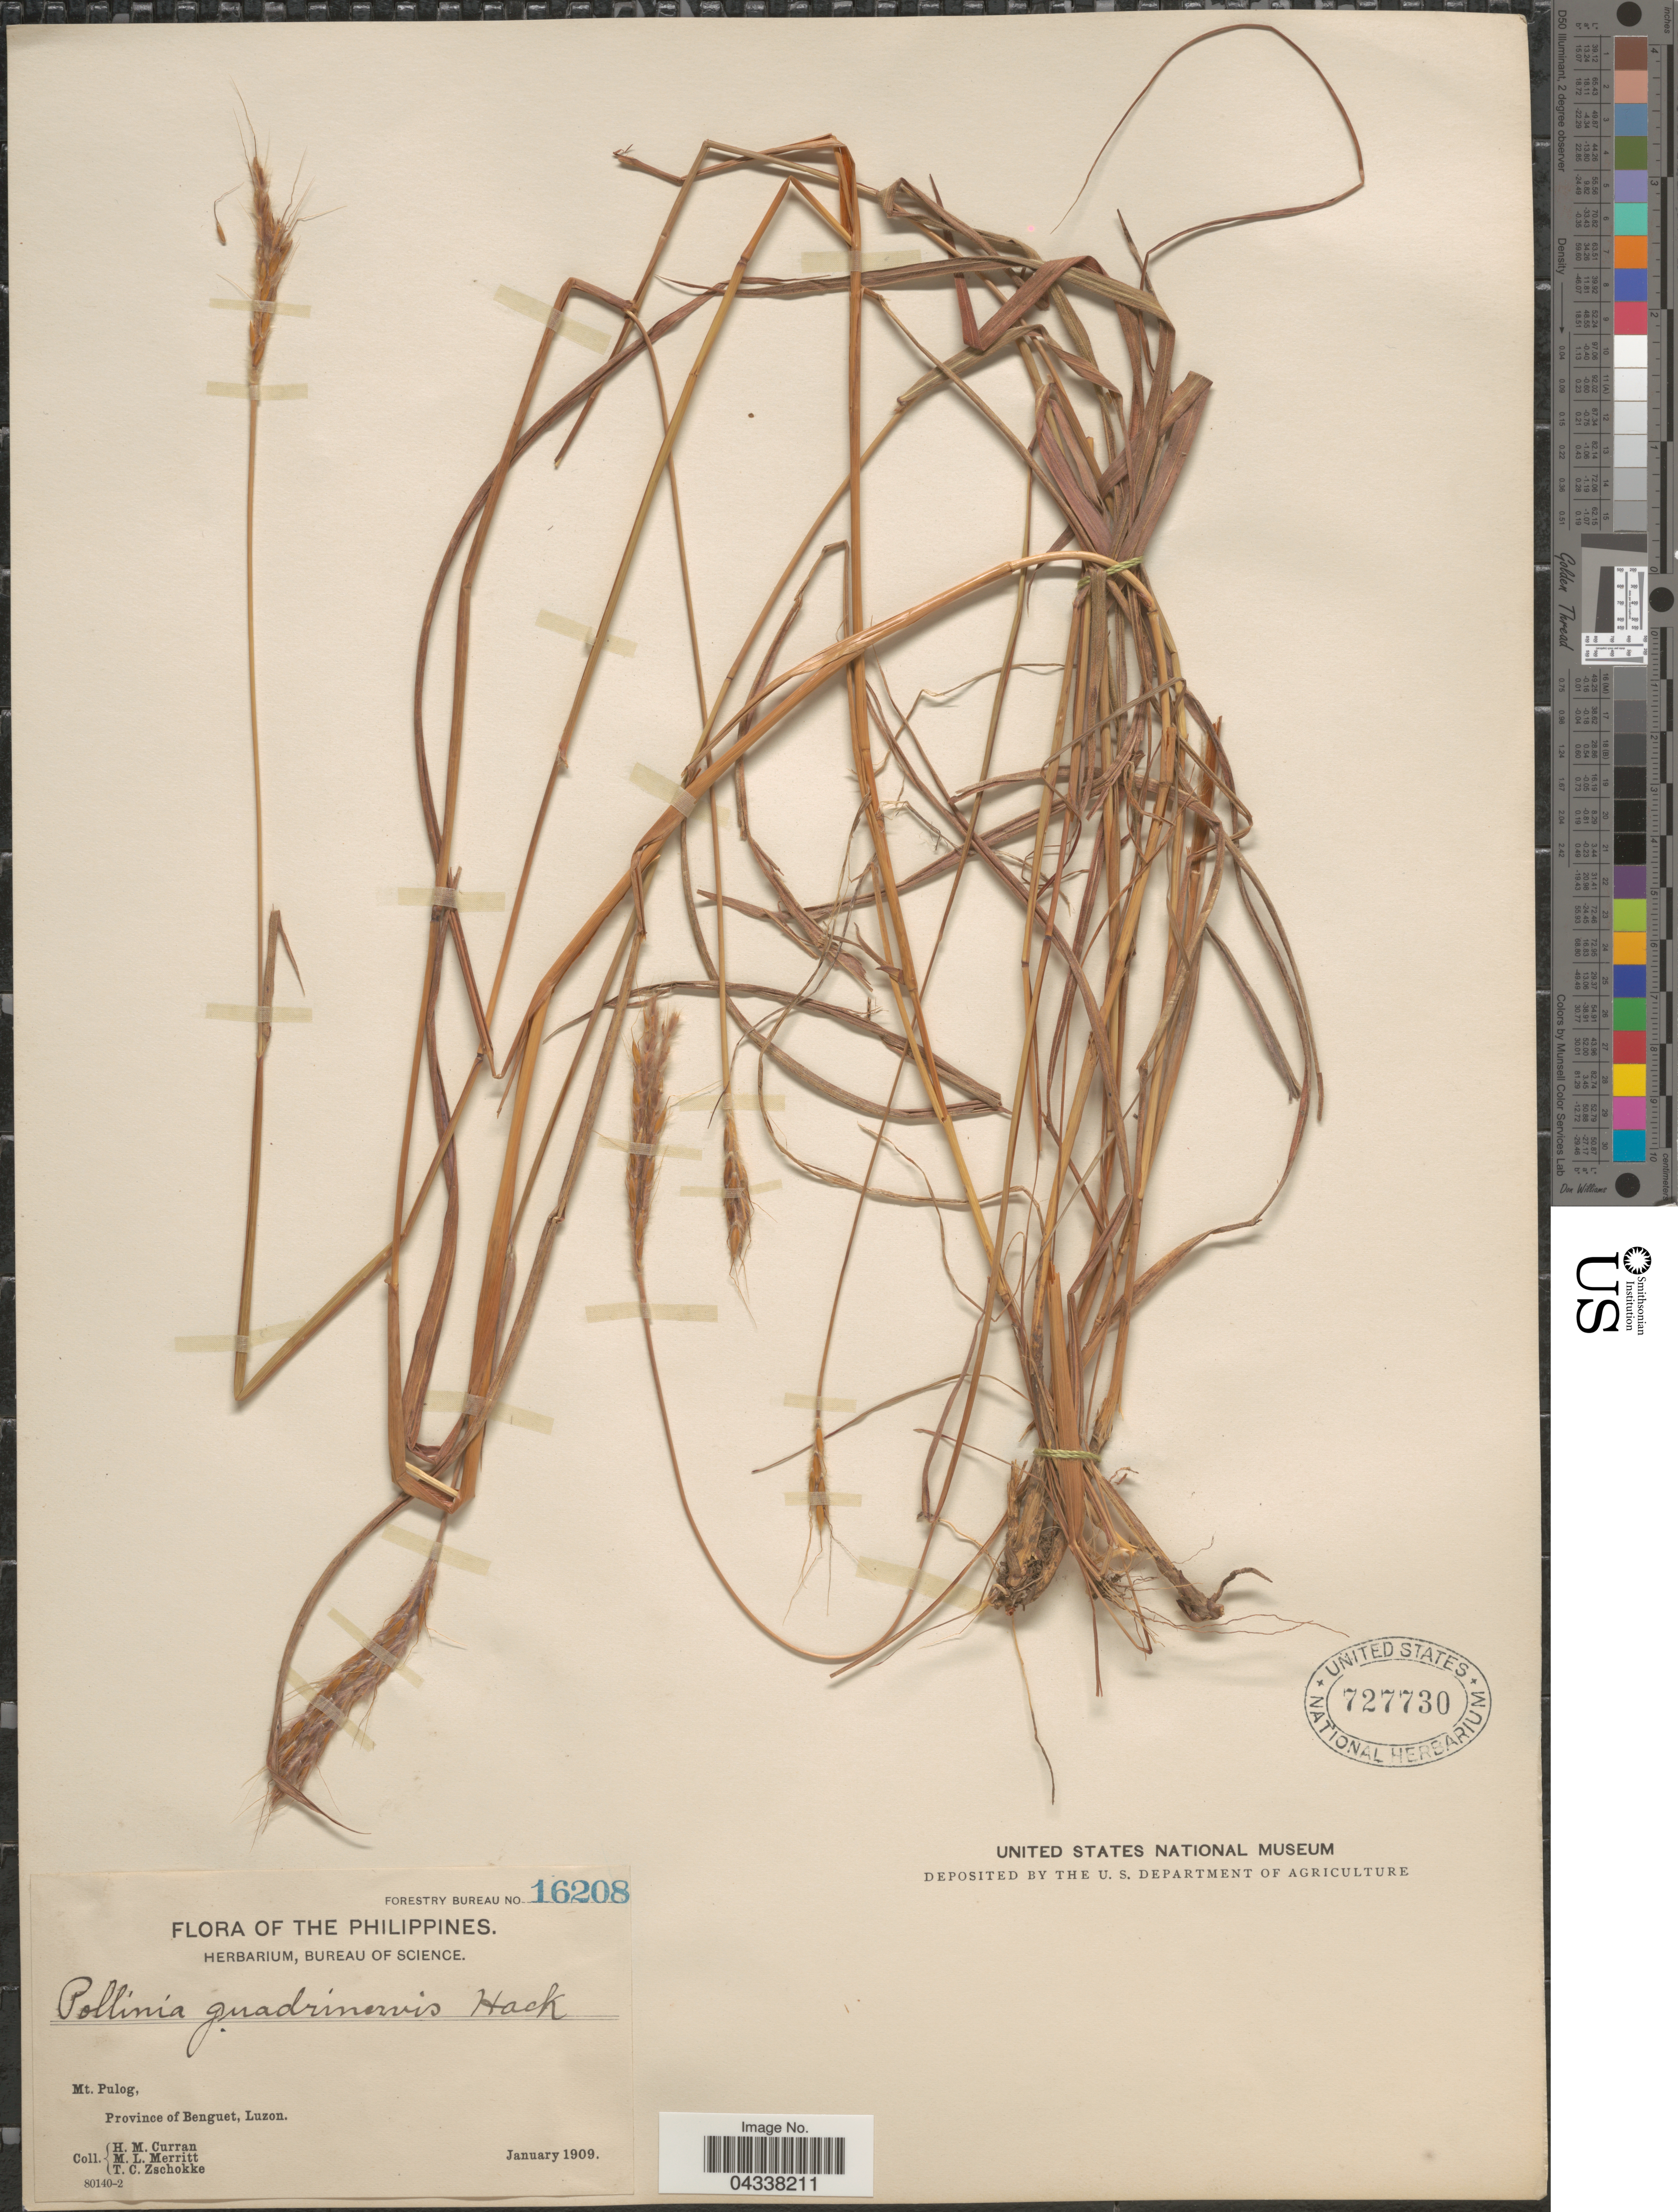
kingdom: Plantae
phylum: Tracheophyta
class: Liliopsida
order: Poales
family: Poaceae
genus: Pseudopogonatherum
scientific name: Pseudopogonatherum quadrinerve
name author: (Hack.) Ohwi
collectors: H. M. Curran, M. L. Merritt & T. C. Zschokke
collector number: Forestry Bureau 16208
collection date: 1909-01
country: Philippines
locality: Mt. Pulog, Province of Benguet, Luzon.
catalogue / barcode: US 727730